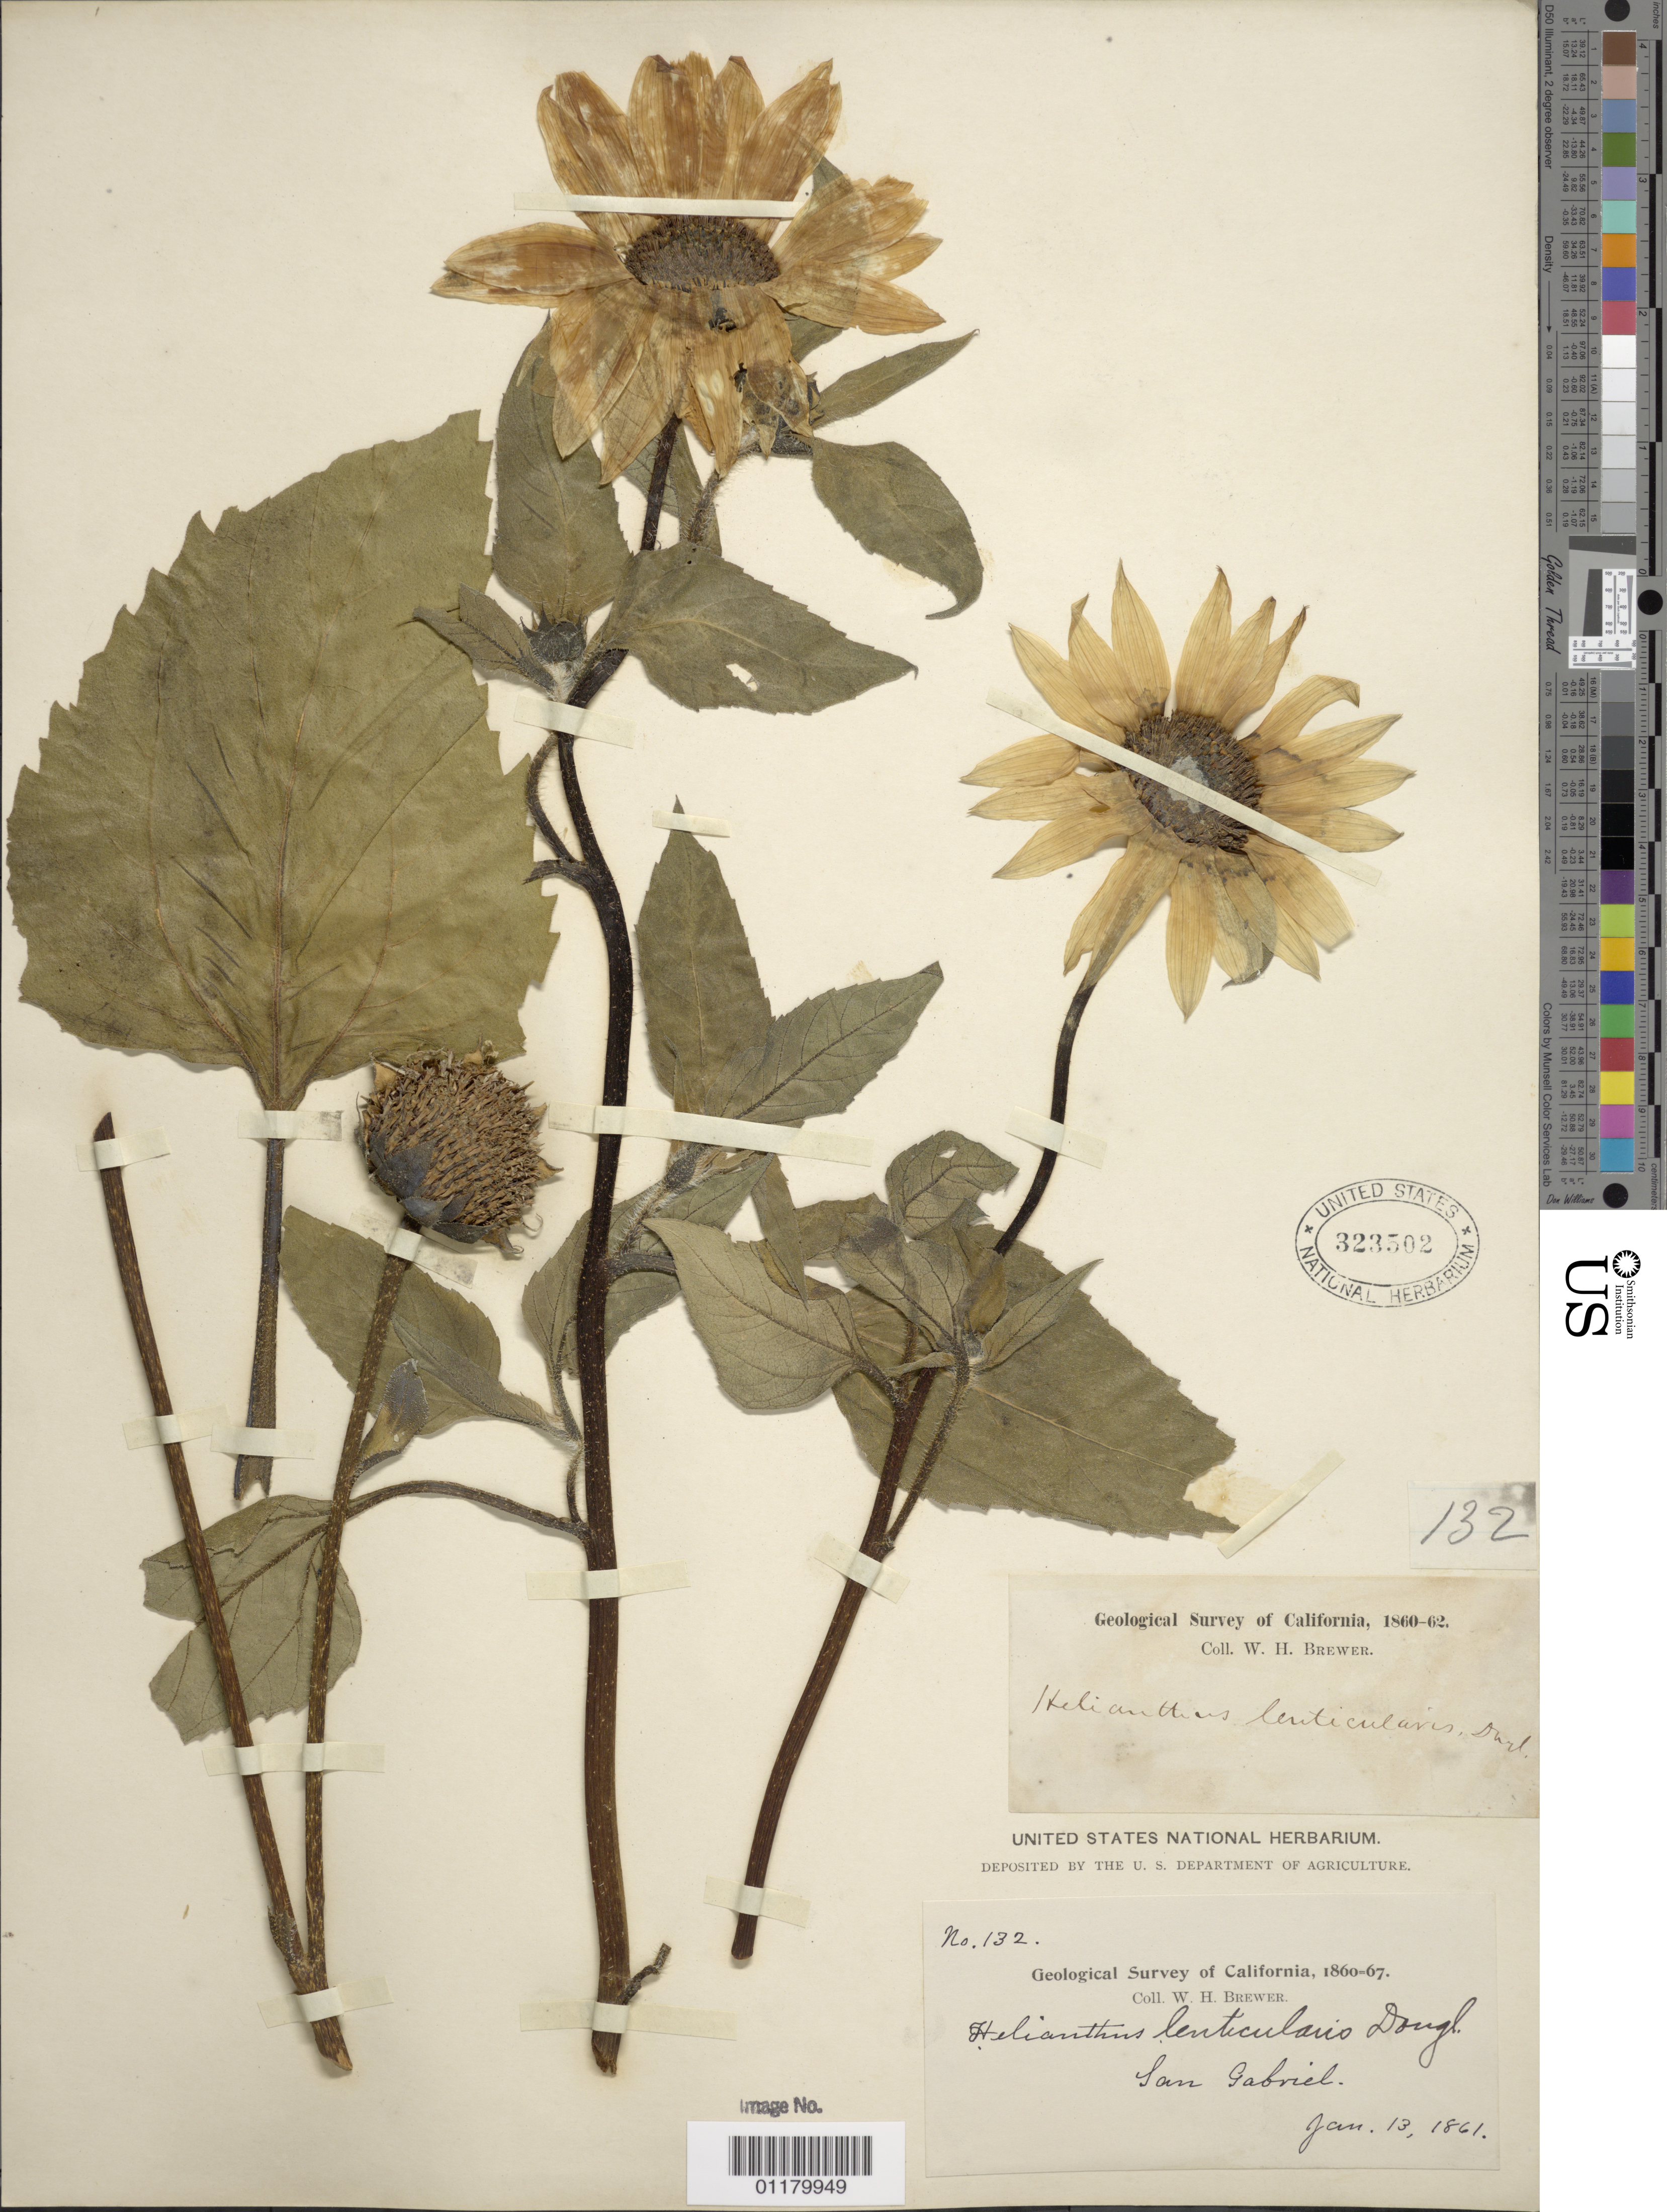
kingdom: Plantae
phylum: Tracheophyta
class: Magnoliopsida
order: Asterales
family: Asteraceae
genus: Helianthus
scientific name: Helianthus lenticularis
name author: Douglas ex Lindl.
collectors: W. H. Brewer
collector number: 132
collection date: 1861-01-13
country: United States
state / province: California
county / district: Los Angeles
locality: San Gabriel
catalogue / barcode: US 323502